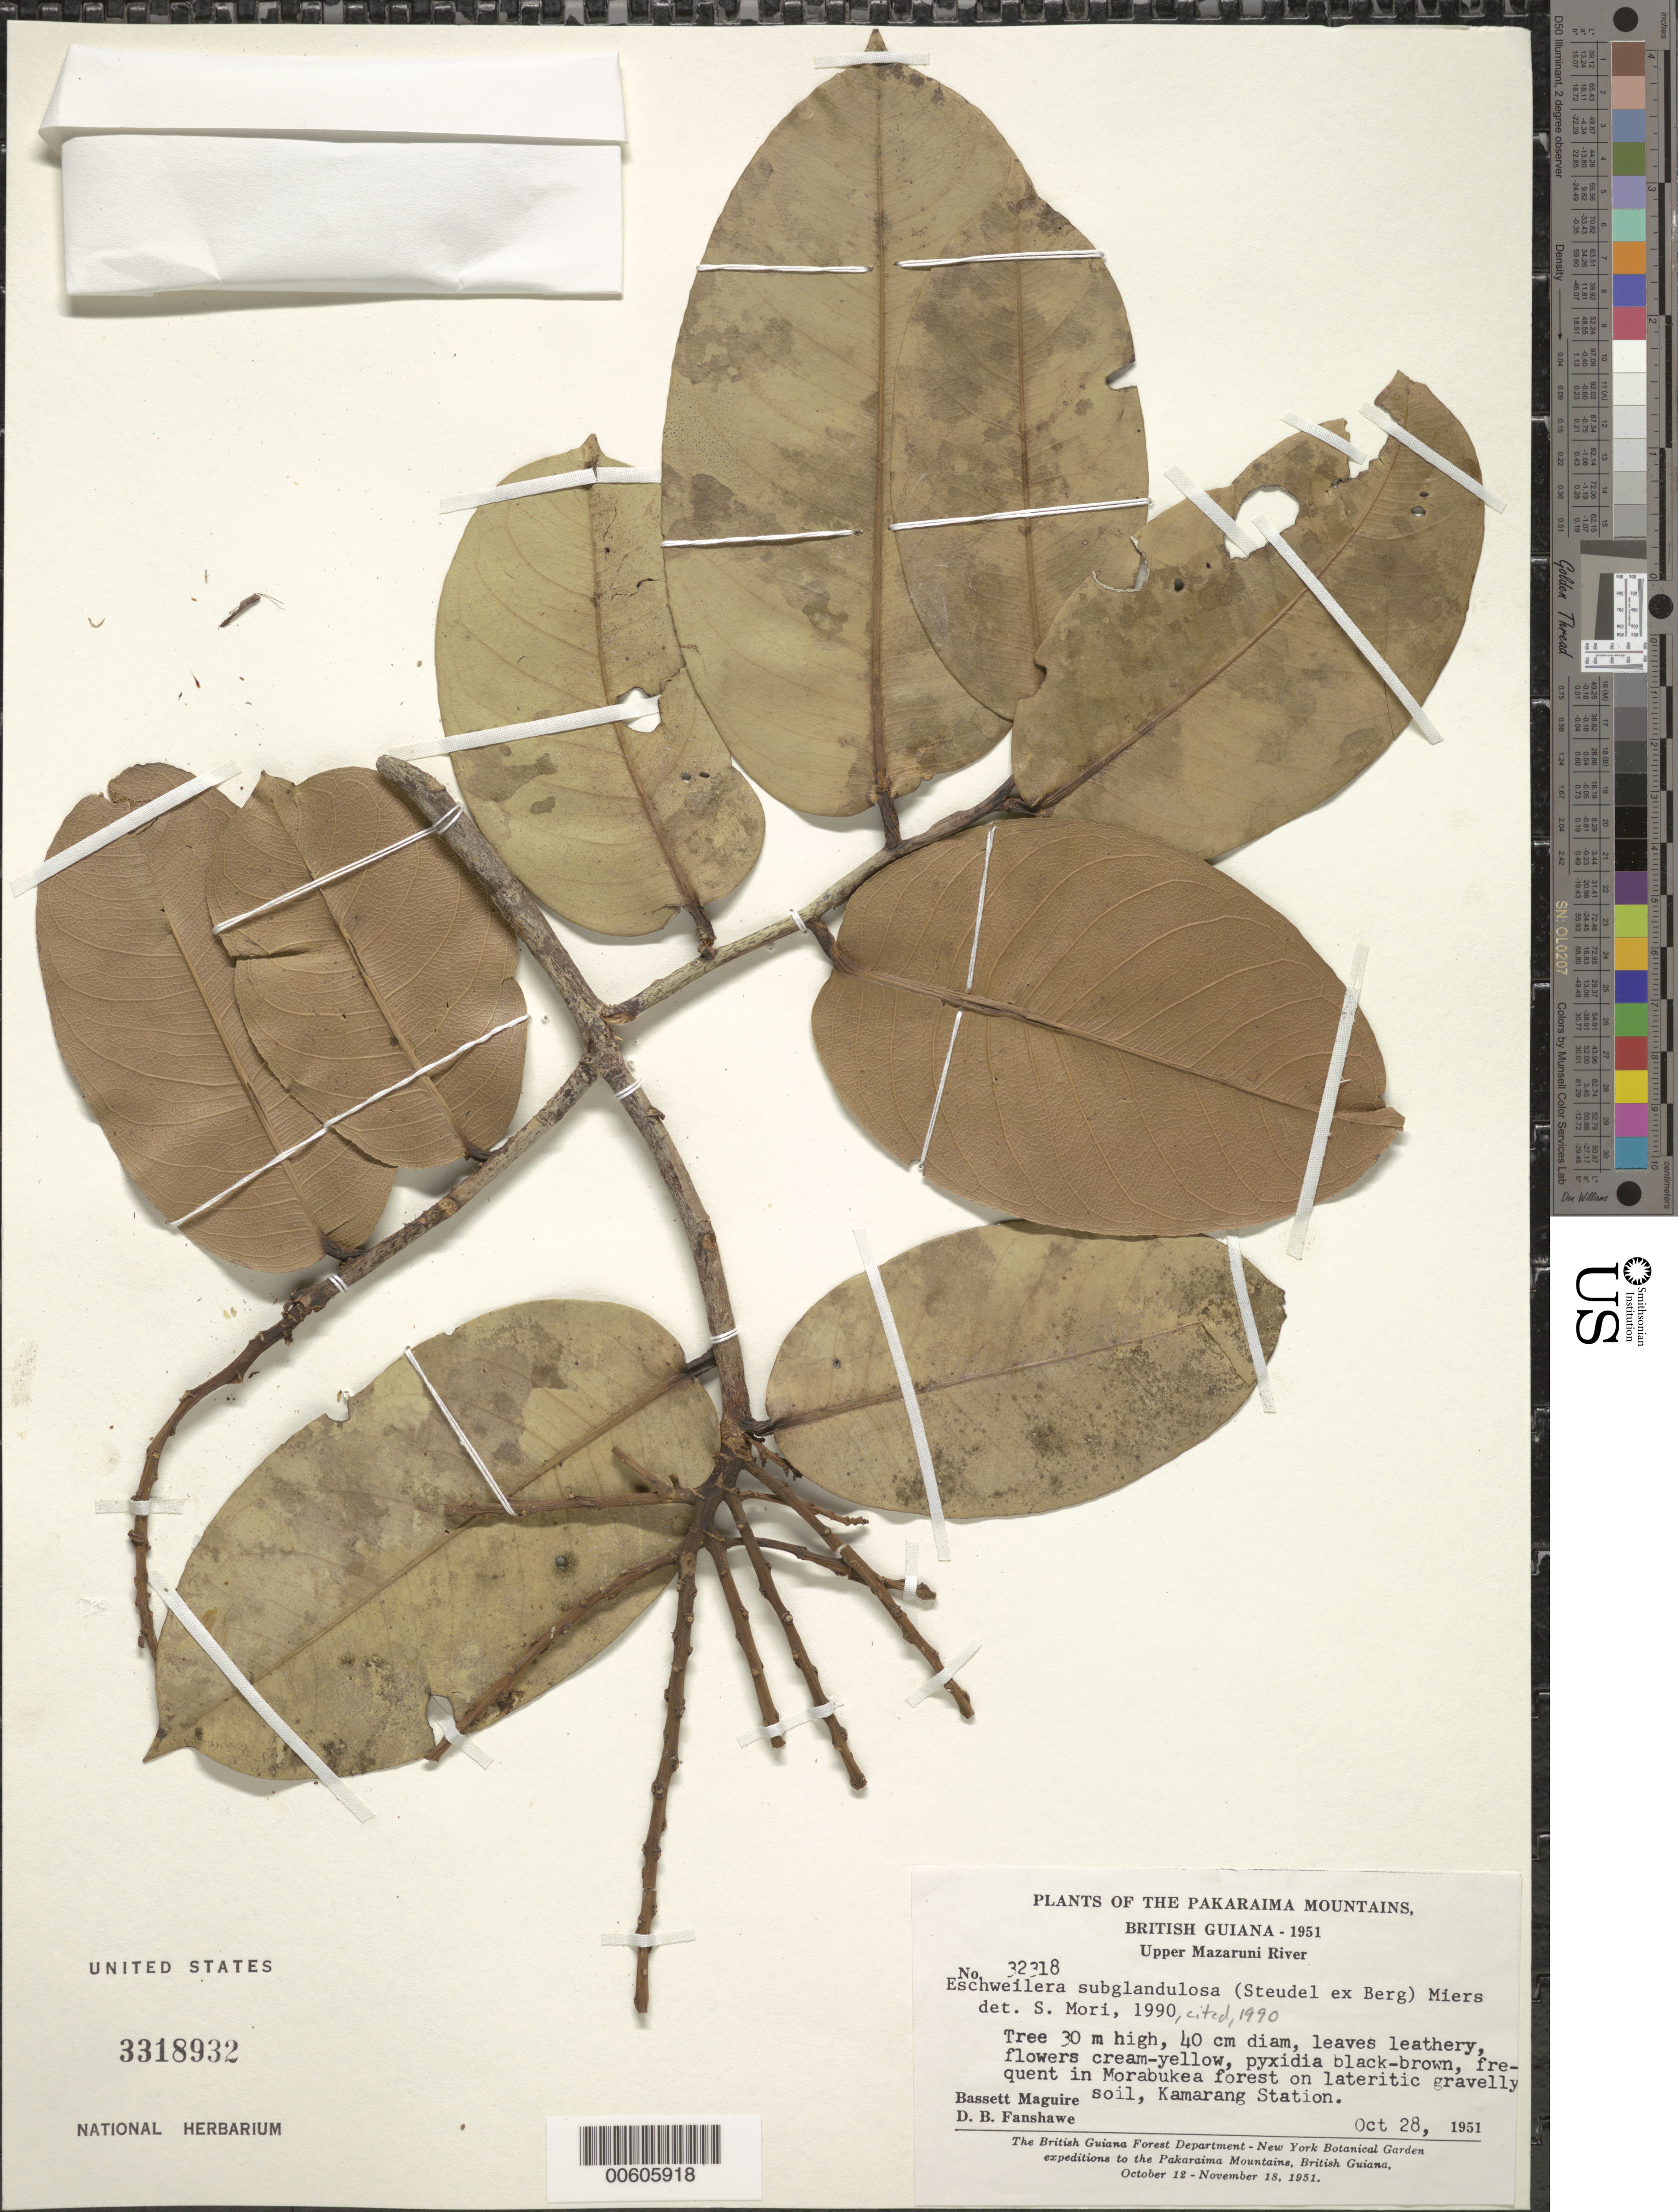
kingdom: Plantae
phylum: Tracheophyta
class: Magnoliopsida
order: Ericales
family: Lecythidaceae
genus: Eschweilera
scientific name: Eschweilera subglandulosa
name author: (Steud. ex Berg) Miers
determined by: Mori, Scott A.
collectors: B. Maguire & D. B. Fanshawe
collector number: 32318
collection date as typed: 28-Oct-51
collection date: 1951-10-28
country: Guyana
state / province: Cuyuni-Mazaruni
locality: Kamarang Station, Upper Mazaruni River, Pakaraima Mts.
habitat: Morabukea forest on lateritic gravelly soil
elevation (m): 500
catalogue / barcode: US 3318932